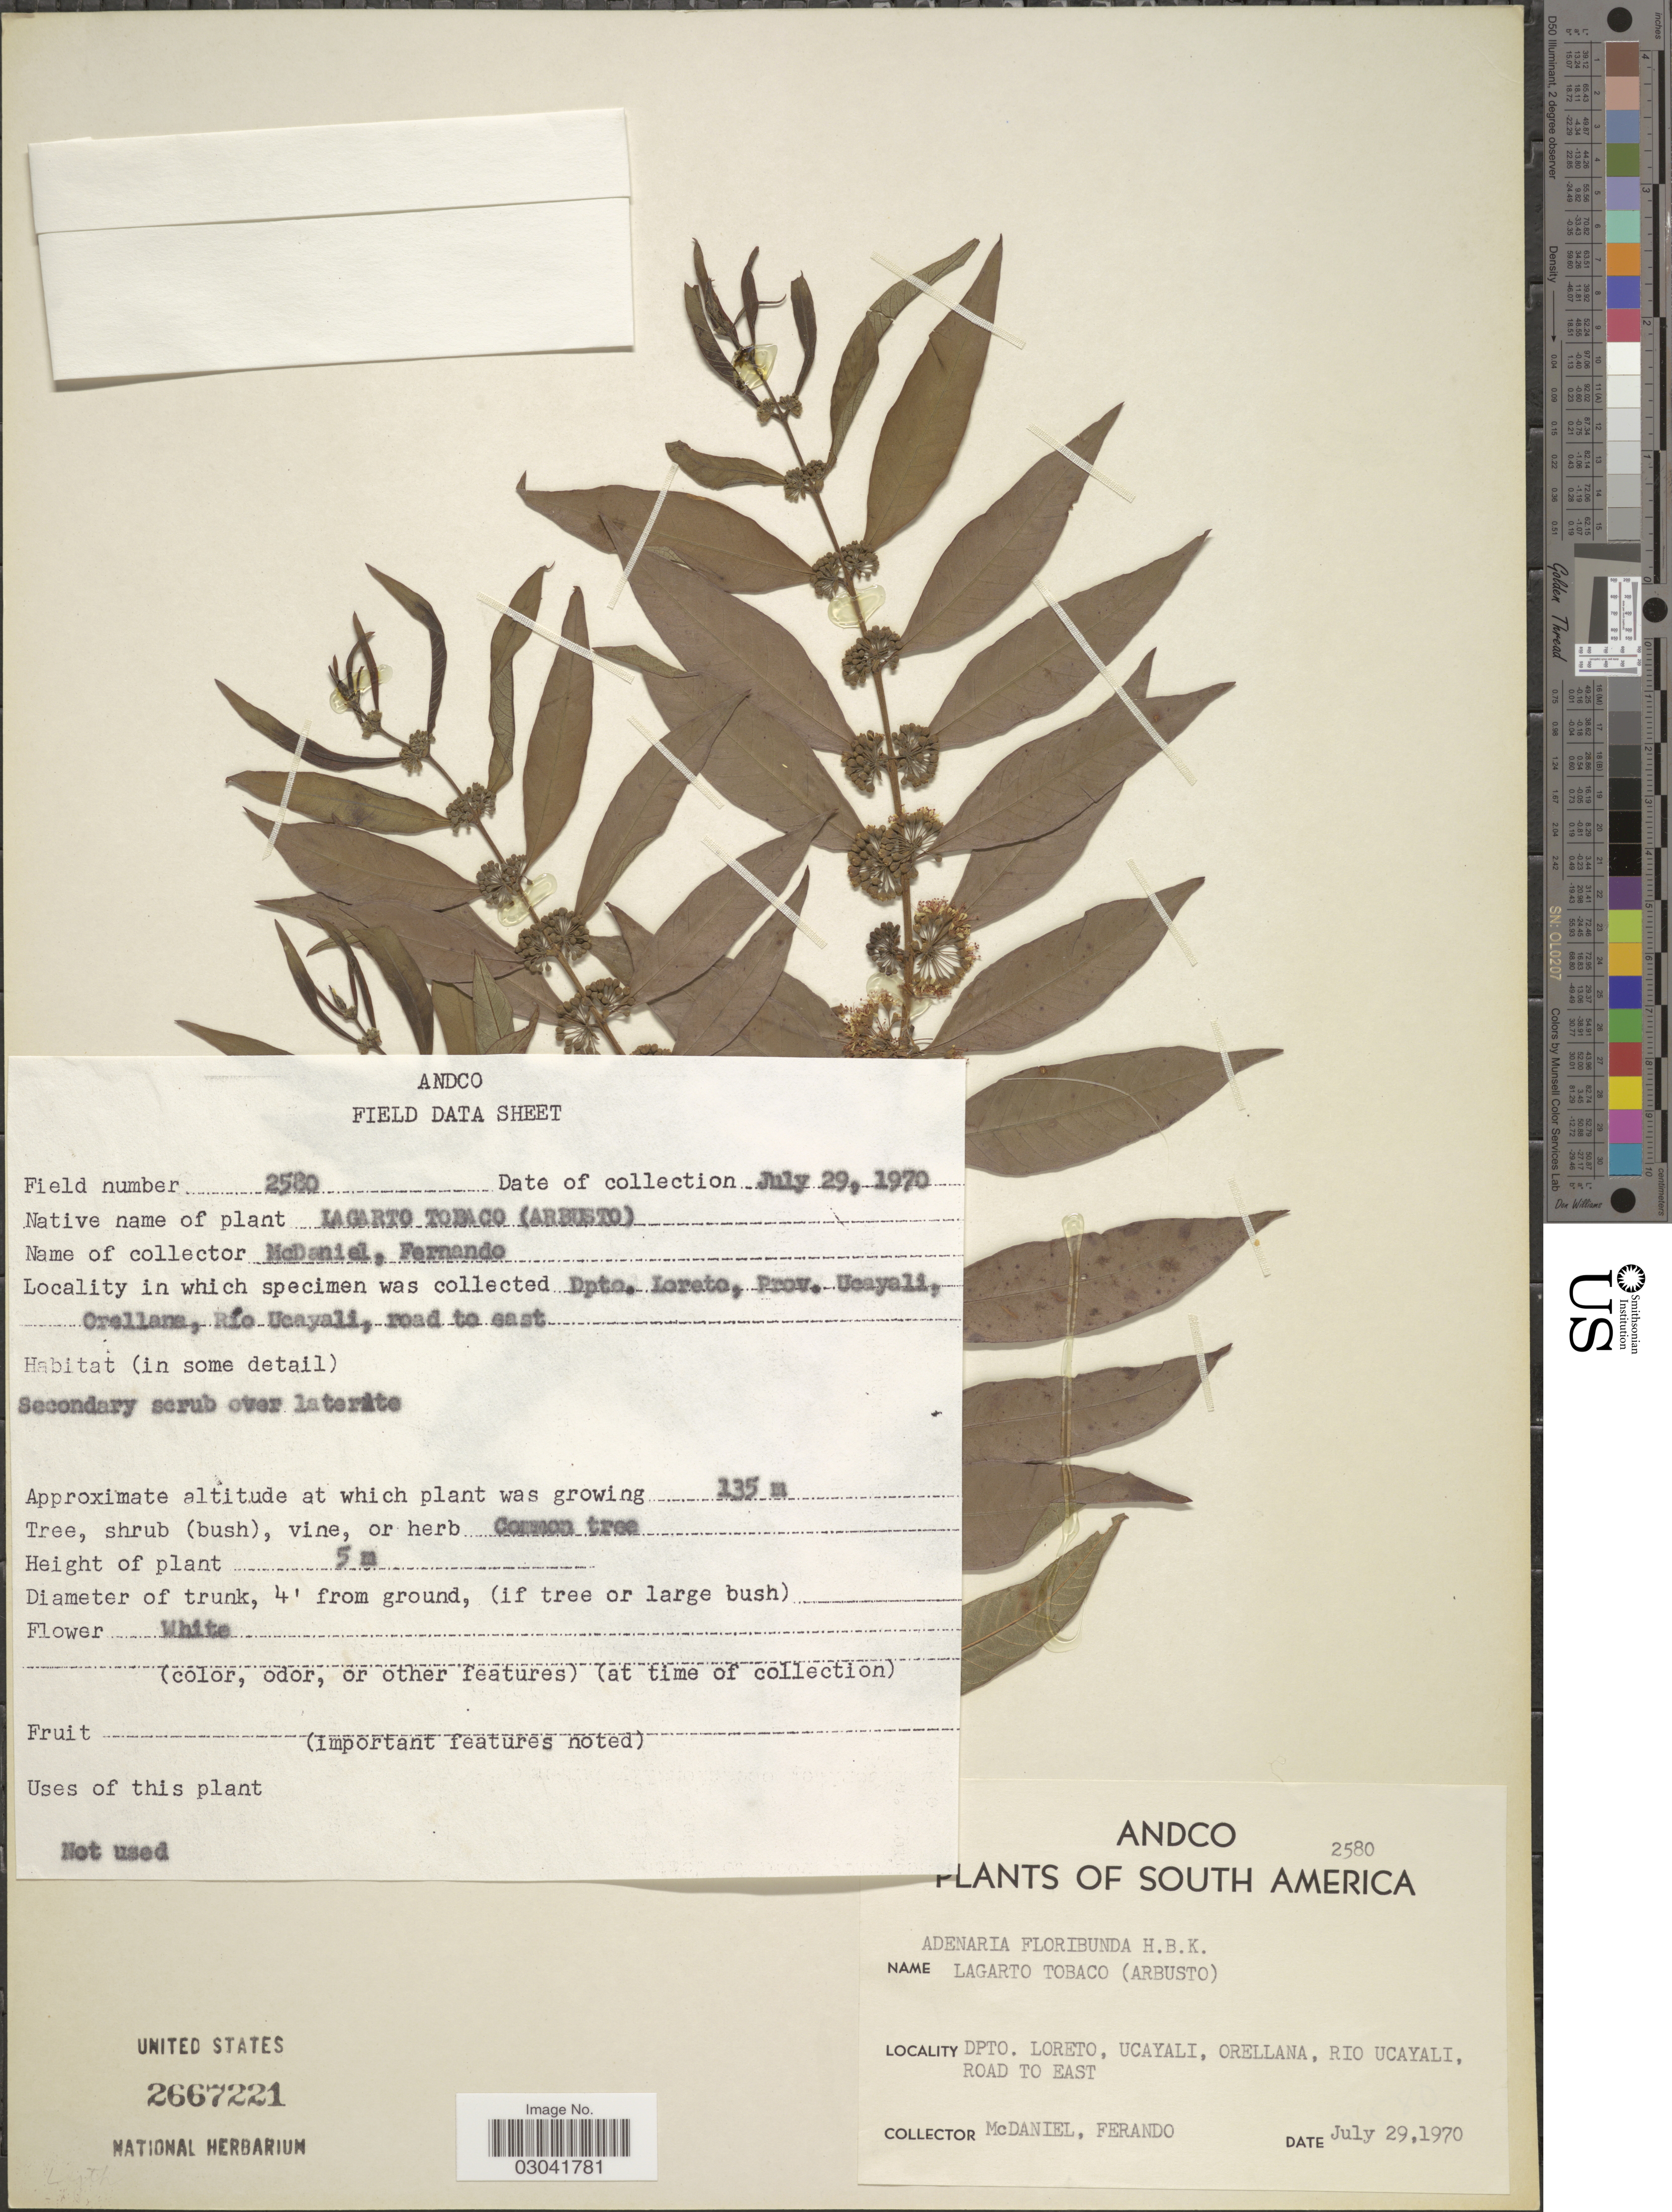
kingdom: Plantae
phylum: Tracheophyta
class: Magnoliopsida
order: Myrtales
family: Lythraceae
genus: Adenaria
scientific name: Adenaria floribunda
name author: Kunth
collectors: -- McDaniel & -- Fernando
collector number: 2580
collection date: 1970-07-29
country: Peru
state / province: Loreto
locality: Dpto. Loreto, Prov. Ucayali, Orellana, Río Ucayali, road to east.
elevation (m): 135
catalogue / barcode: US 2667221